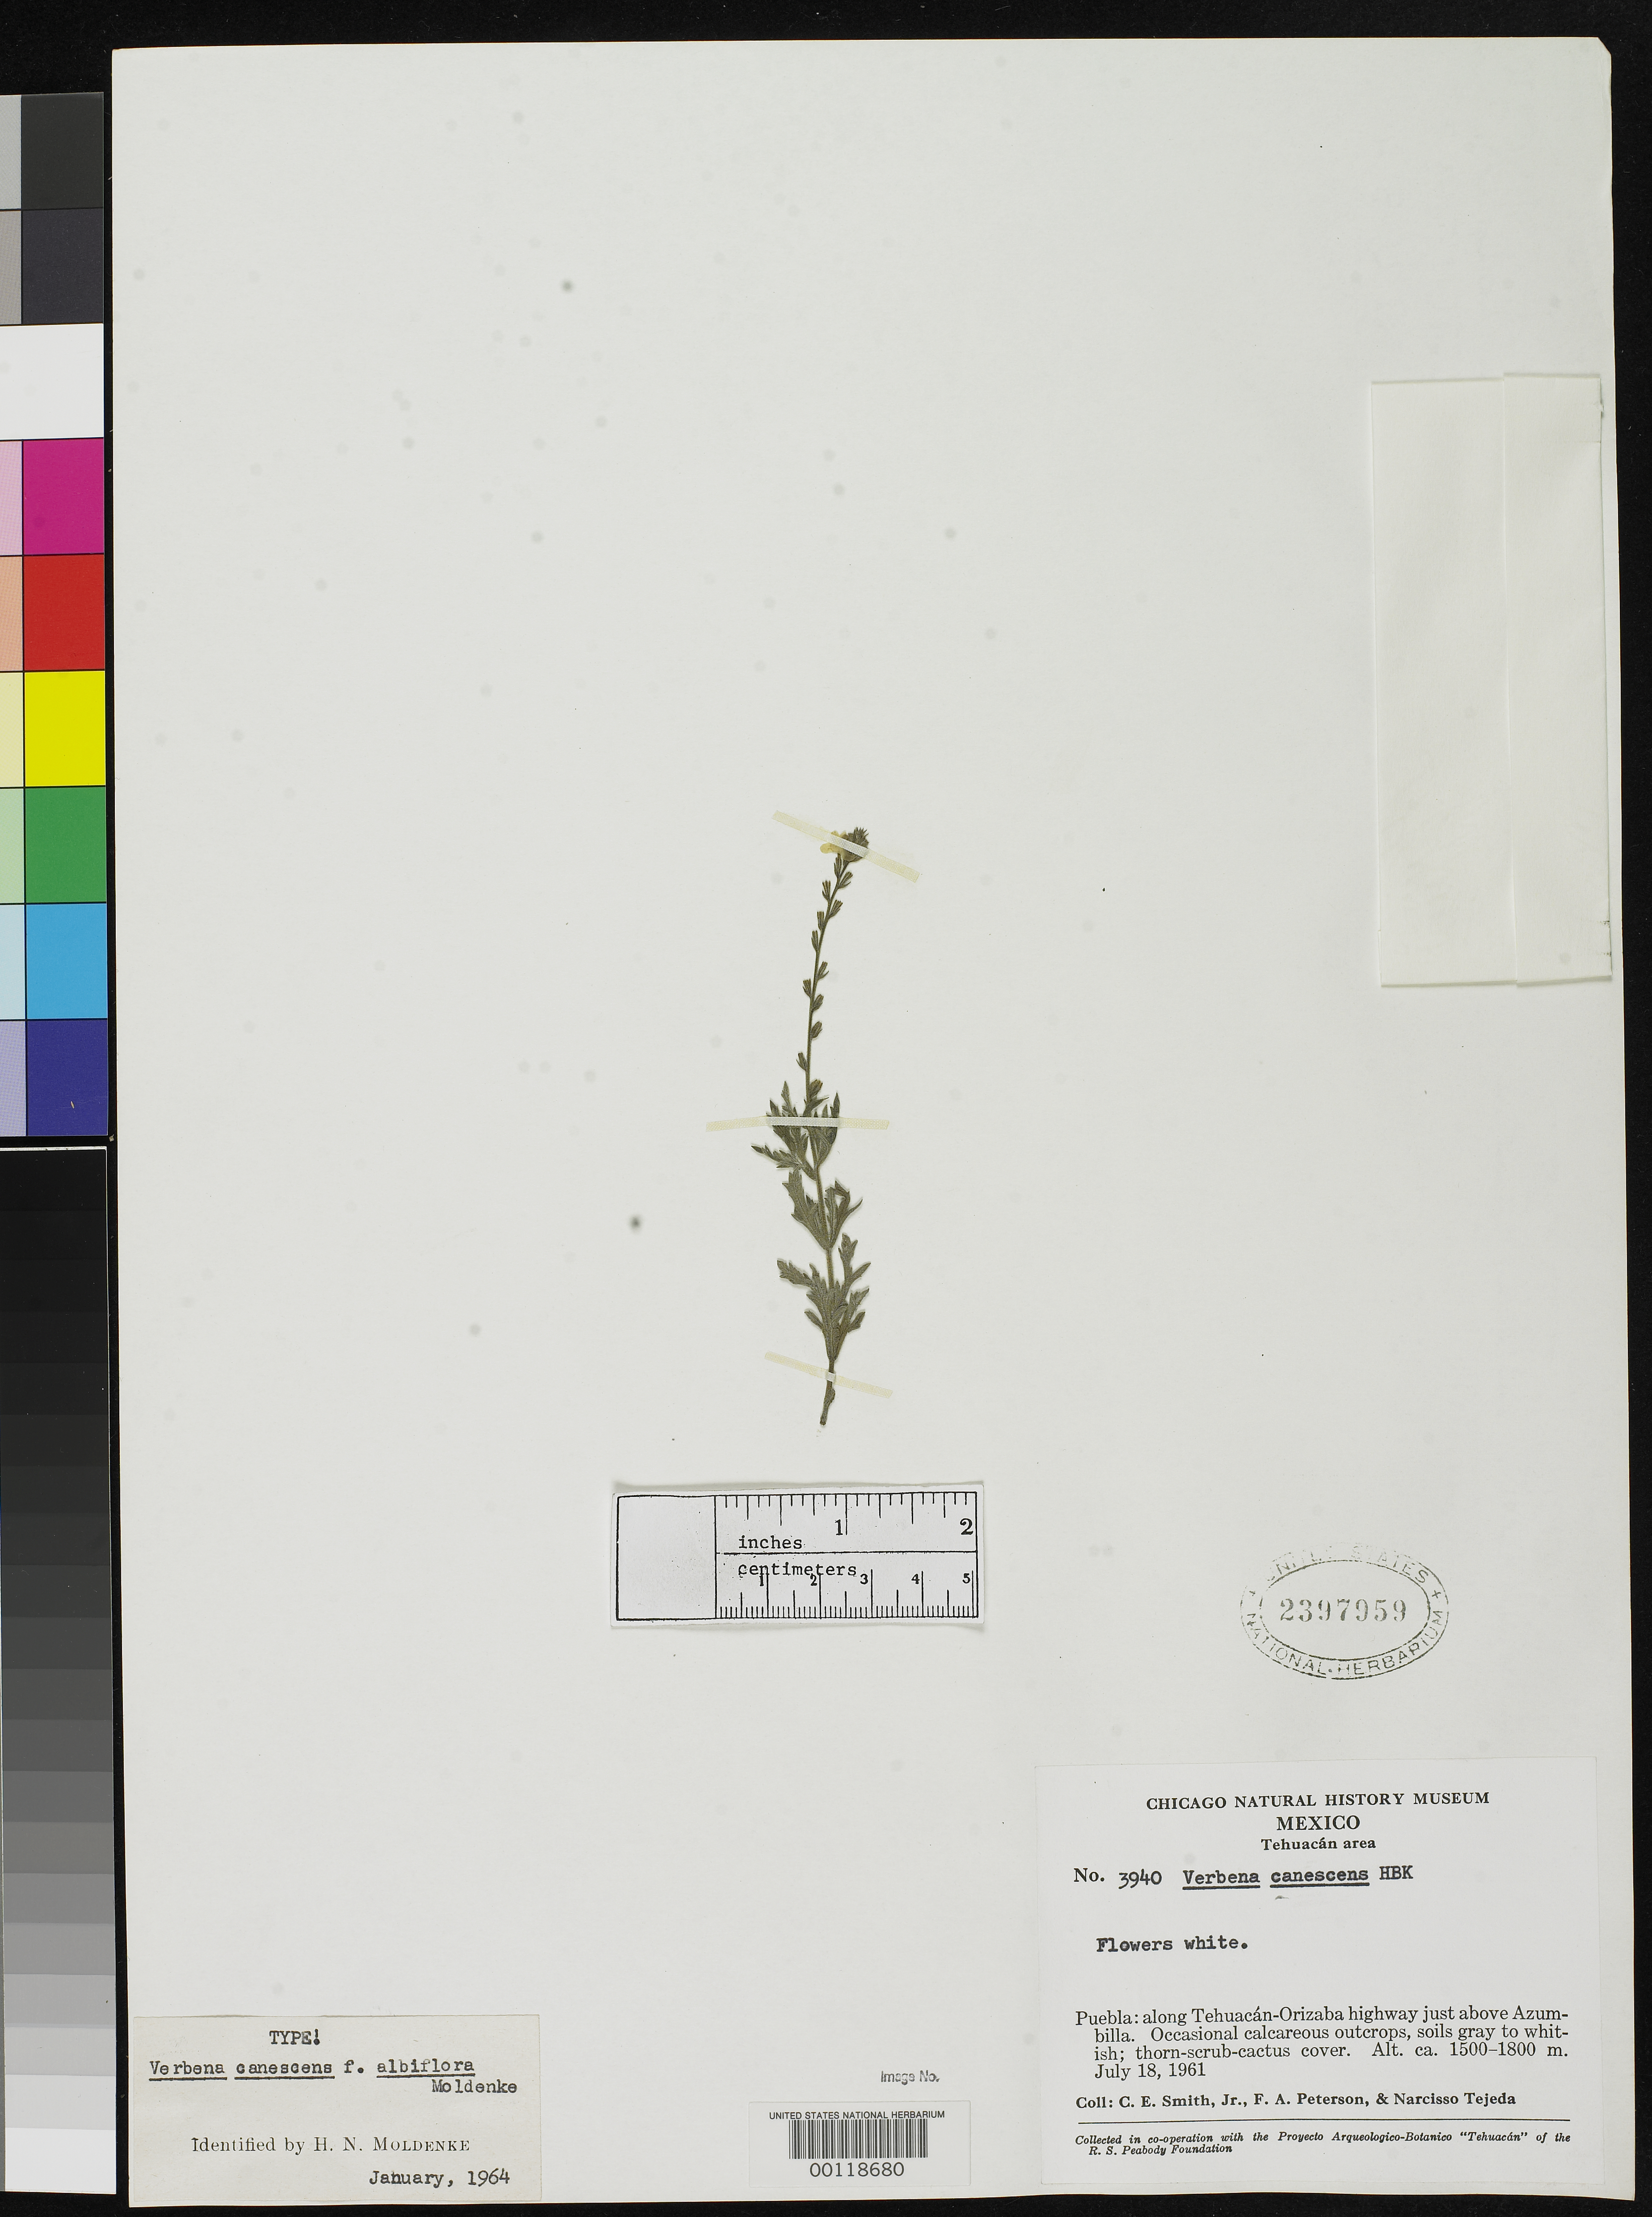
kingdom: Plantae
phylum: Tracheophyta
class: Magnoliopsida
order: Lamiales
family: Verbenaceae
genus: Verbena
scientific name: Verbena canescens f. albiflora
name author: Moldenke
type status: Holotype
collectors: C. E. Smith Jr.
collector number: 3940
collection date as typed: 18 Jul 1961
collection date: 1961-07-18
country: Mexico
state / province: Puebla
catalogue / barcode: US 2397959